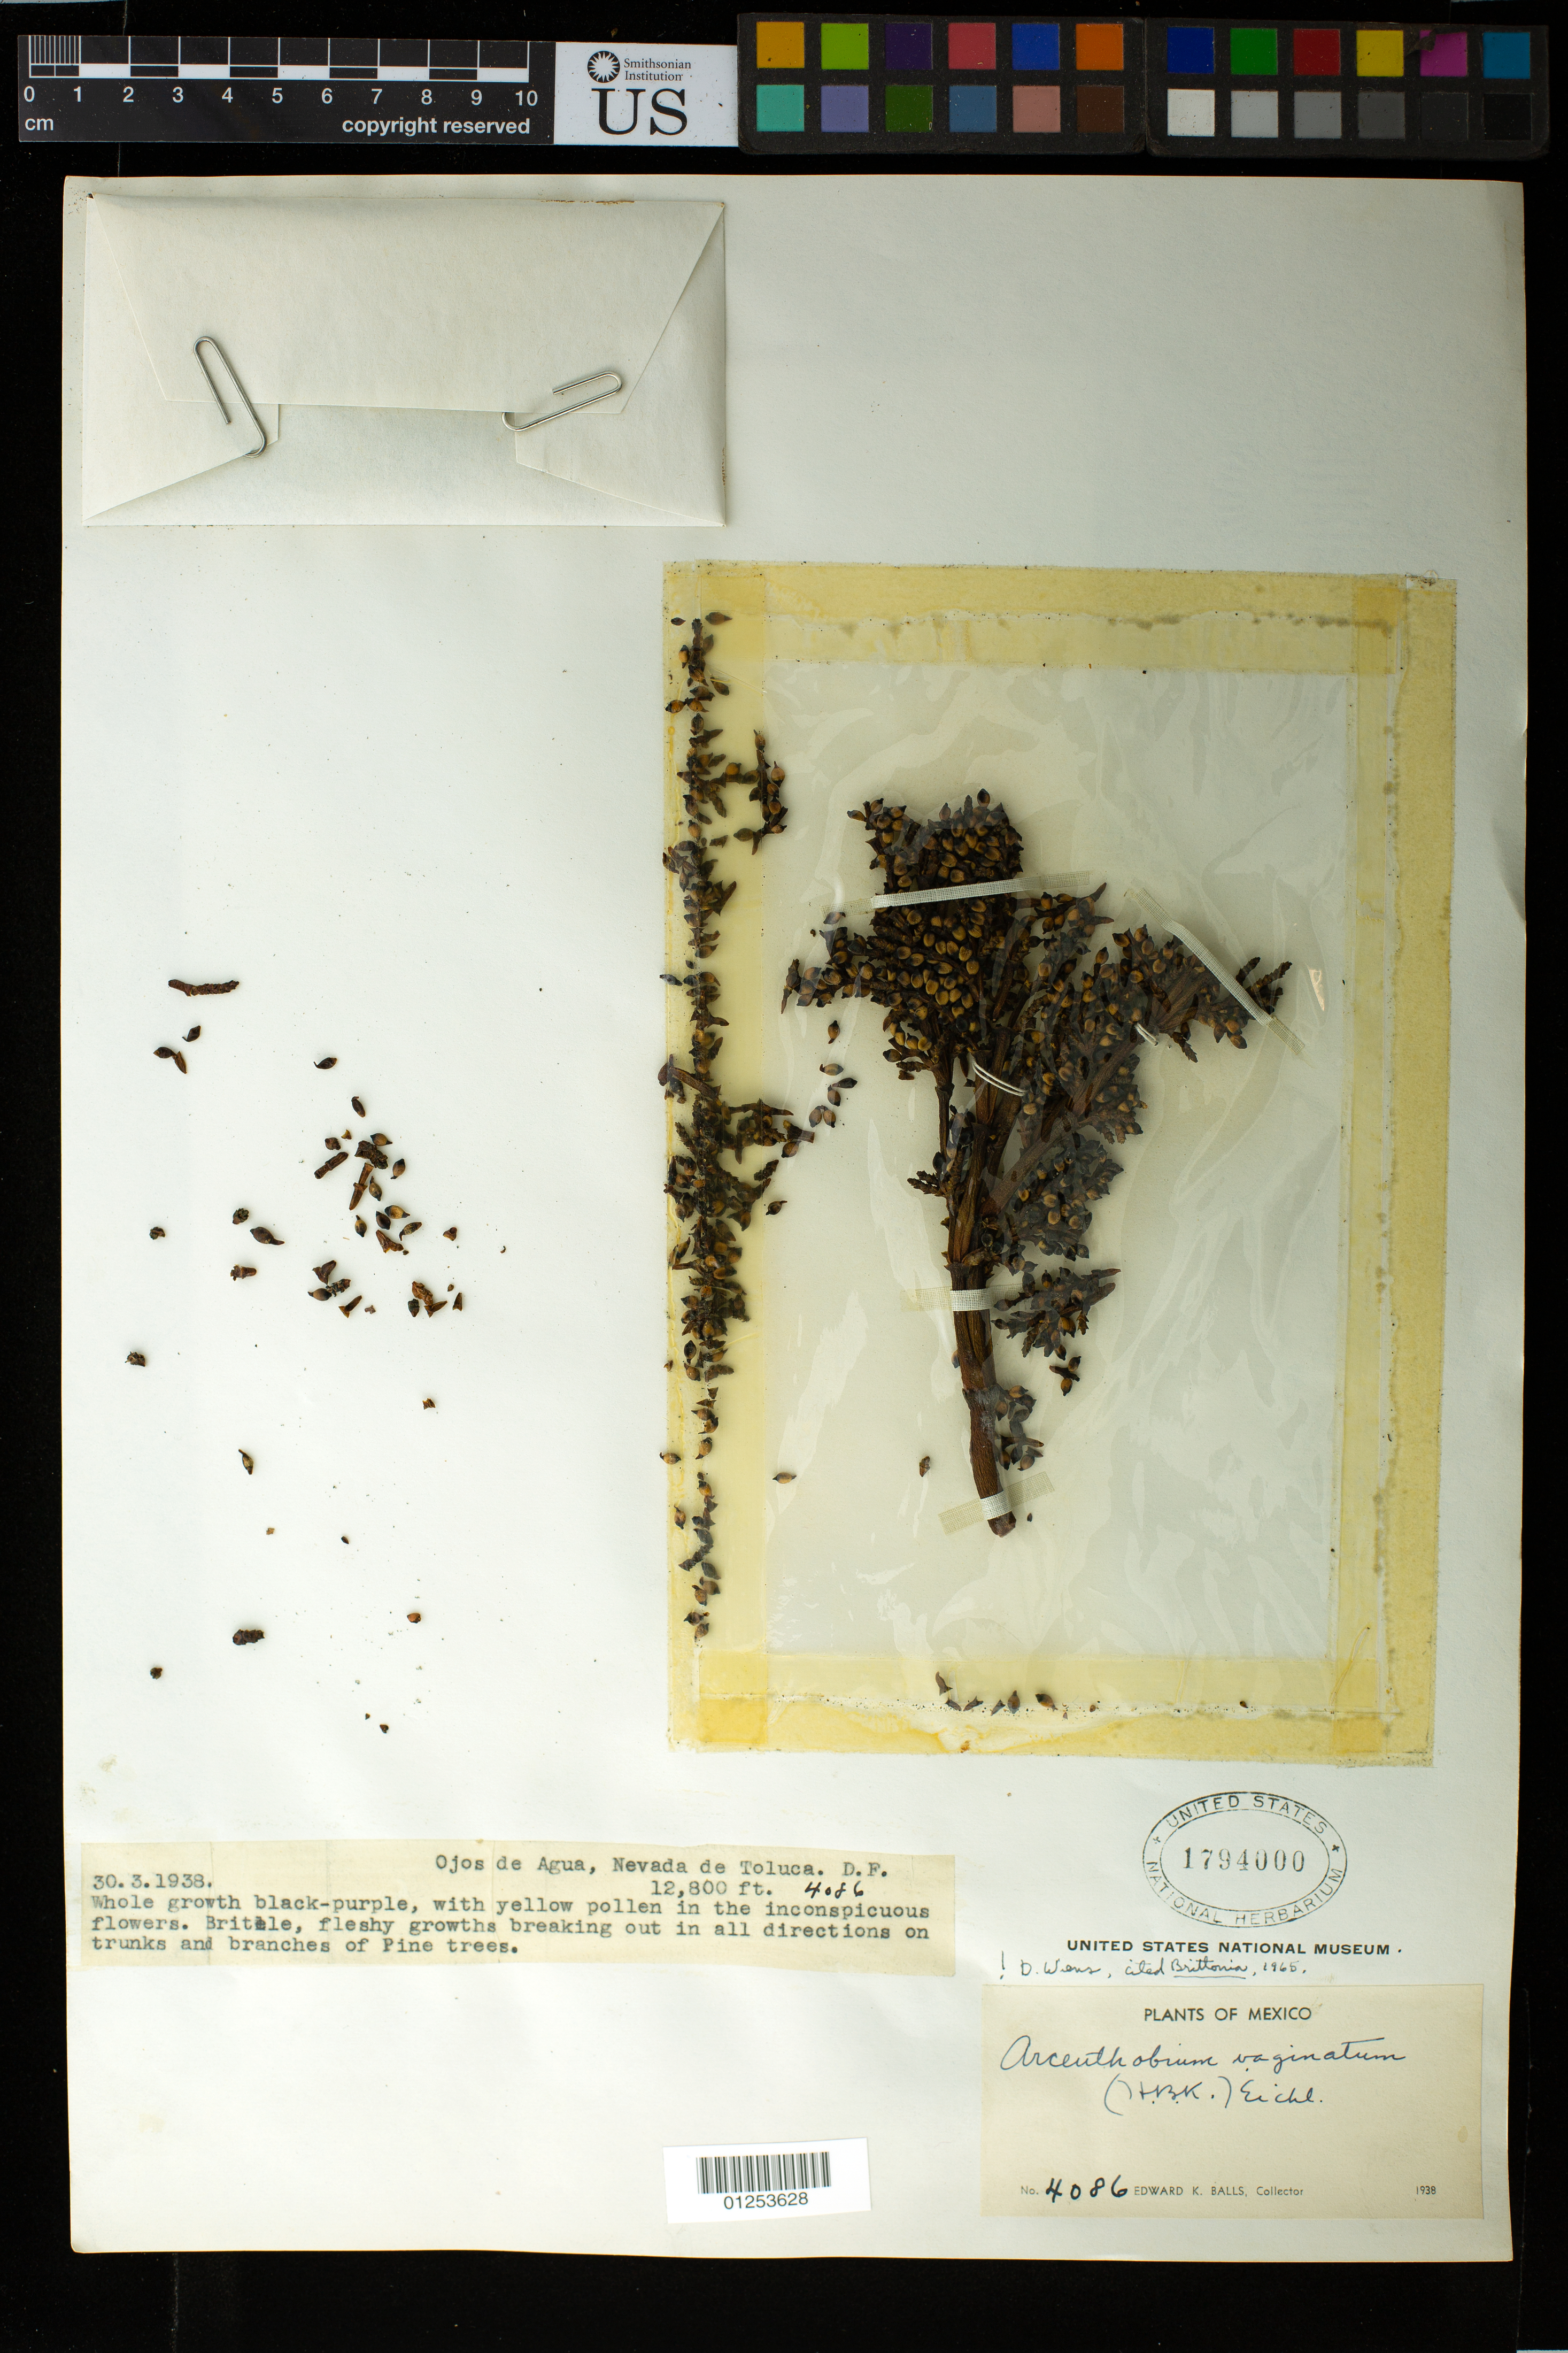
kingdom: Plantae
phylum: Tracheophyta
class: Magnoliopsida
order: Santalales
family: Viscaceae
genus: Arceuthobium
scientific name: Arceuthobium vaginatum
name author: (Kunth) Eichler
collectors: E. K. Balls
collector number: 4086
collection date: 1938-03-30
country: Mexico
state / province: Distrito Federal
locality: Ojos de Agua, Nevada de Toluca. D.F.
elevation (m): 3901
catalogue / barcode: US 1794000